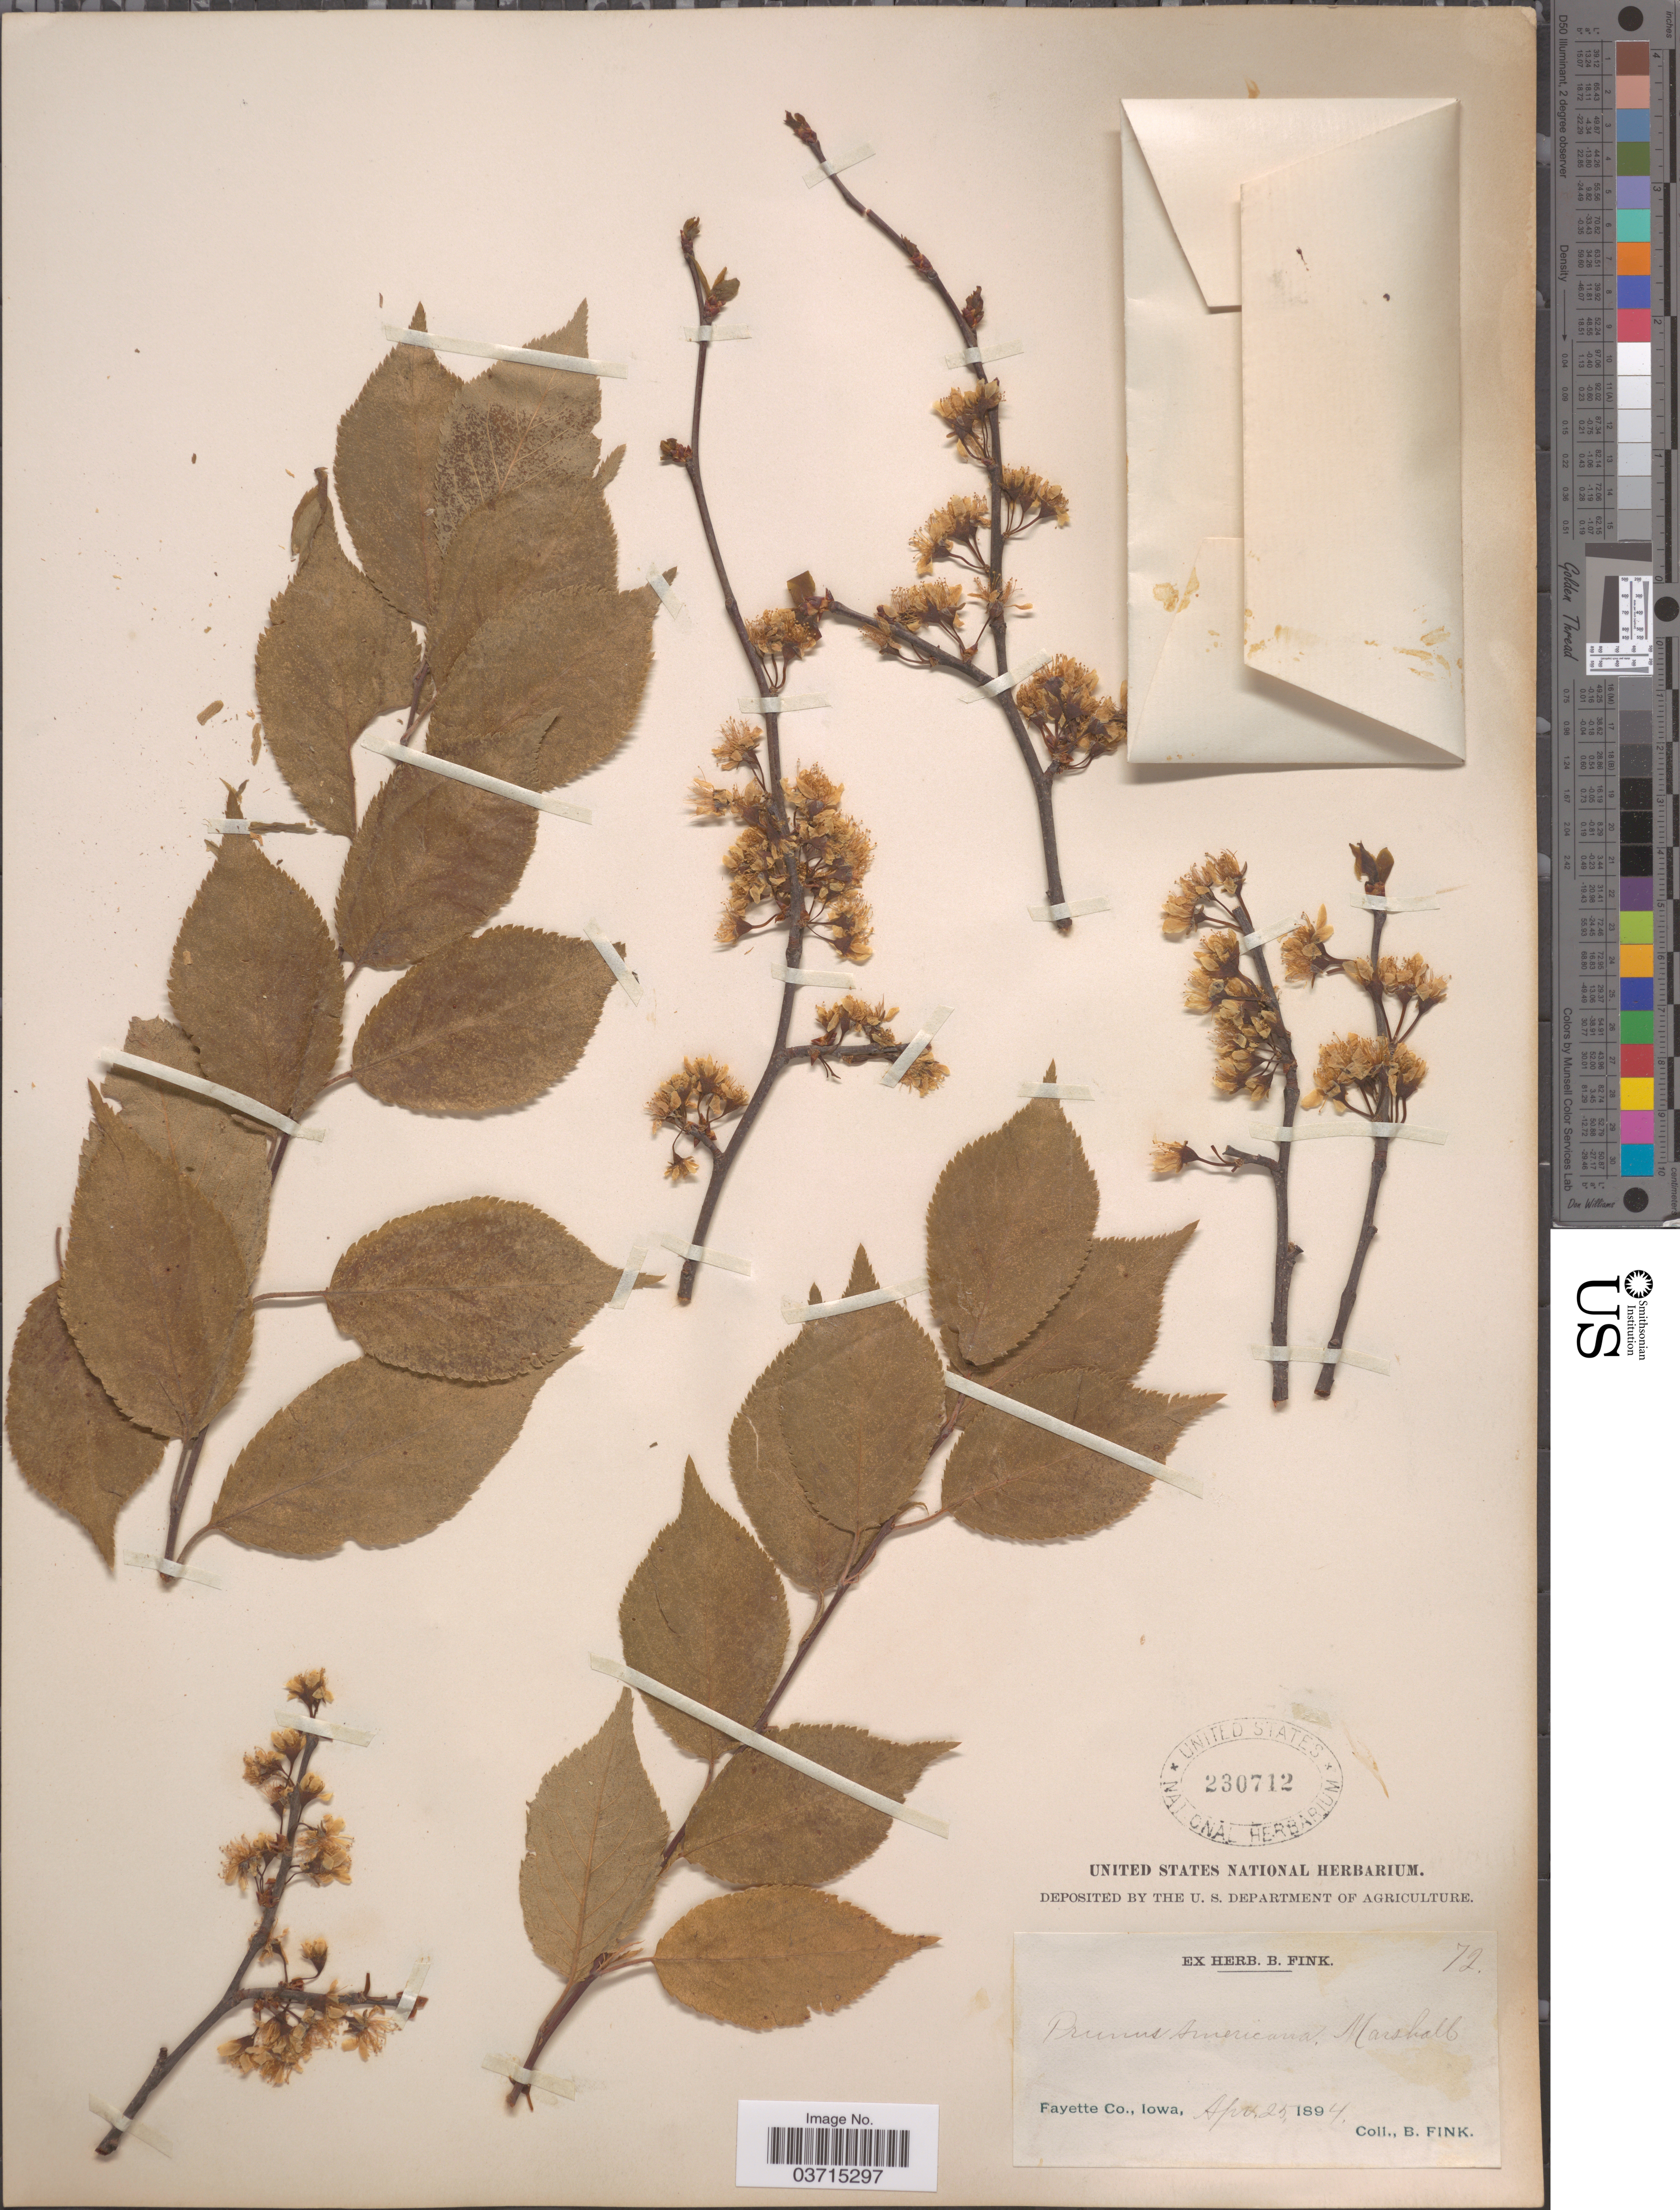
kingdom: Plantae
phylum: Tracheophyta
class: Magnoliopsida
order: Rosales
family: Rosaceae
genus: Prunus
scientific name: Prunus americana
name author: Marshall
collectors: B. Fink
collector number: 72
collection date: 1894-04-25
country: United States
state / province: Iowa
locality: Fayette Co.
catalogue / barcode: US 230712